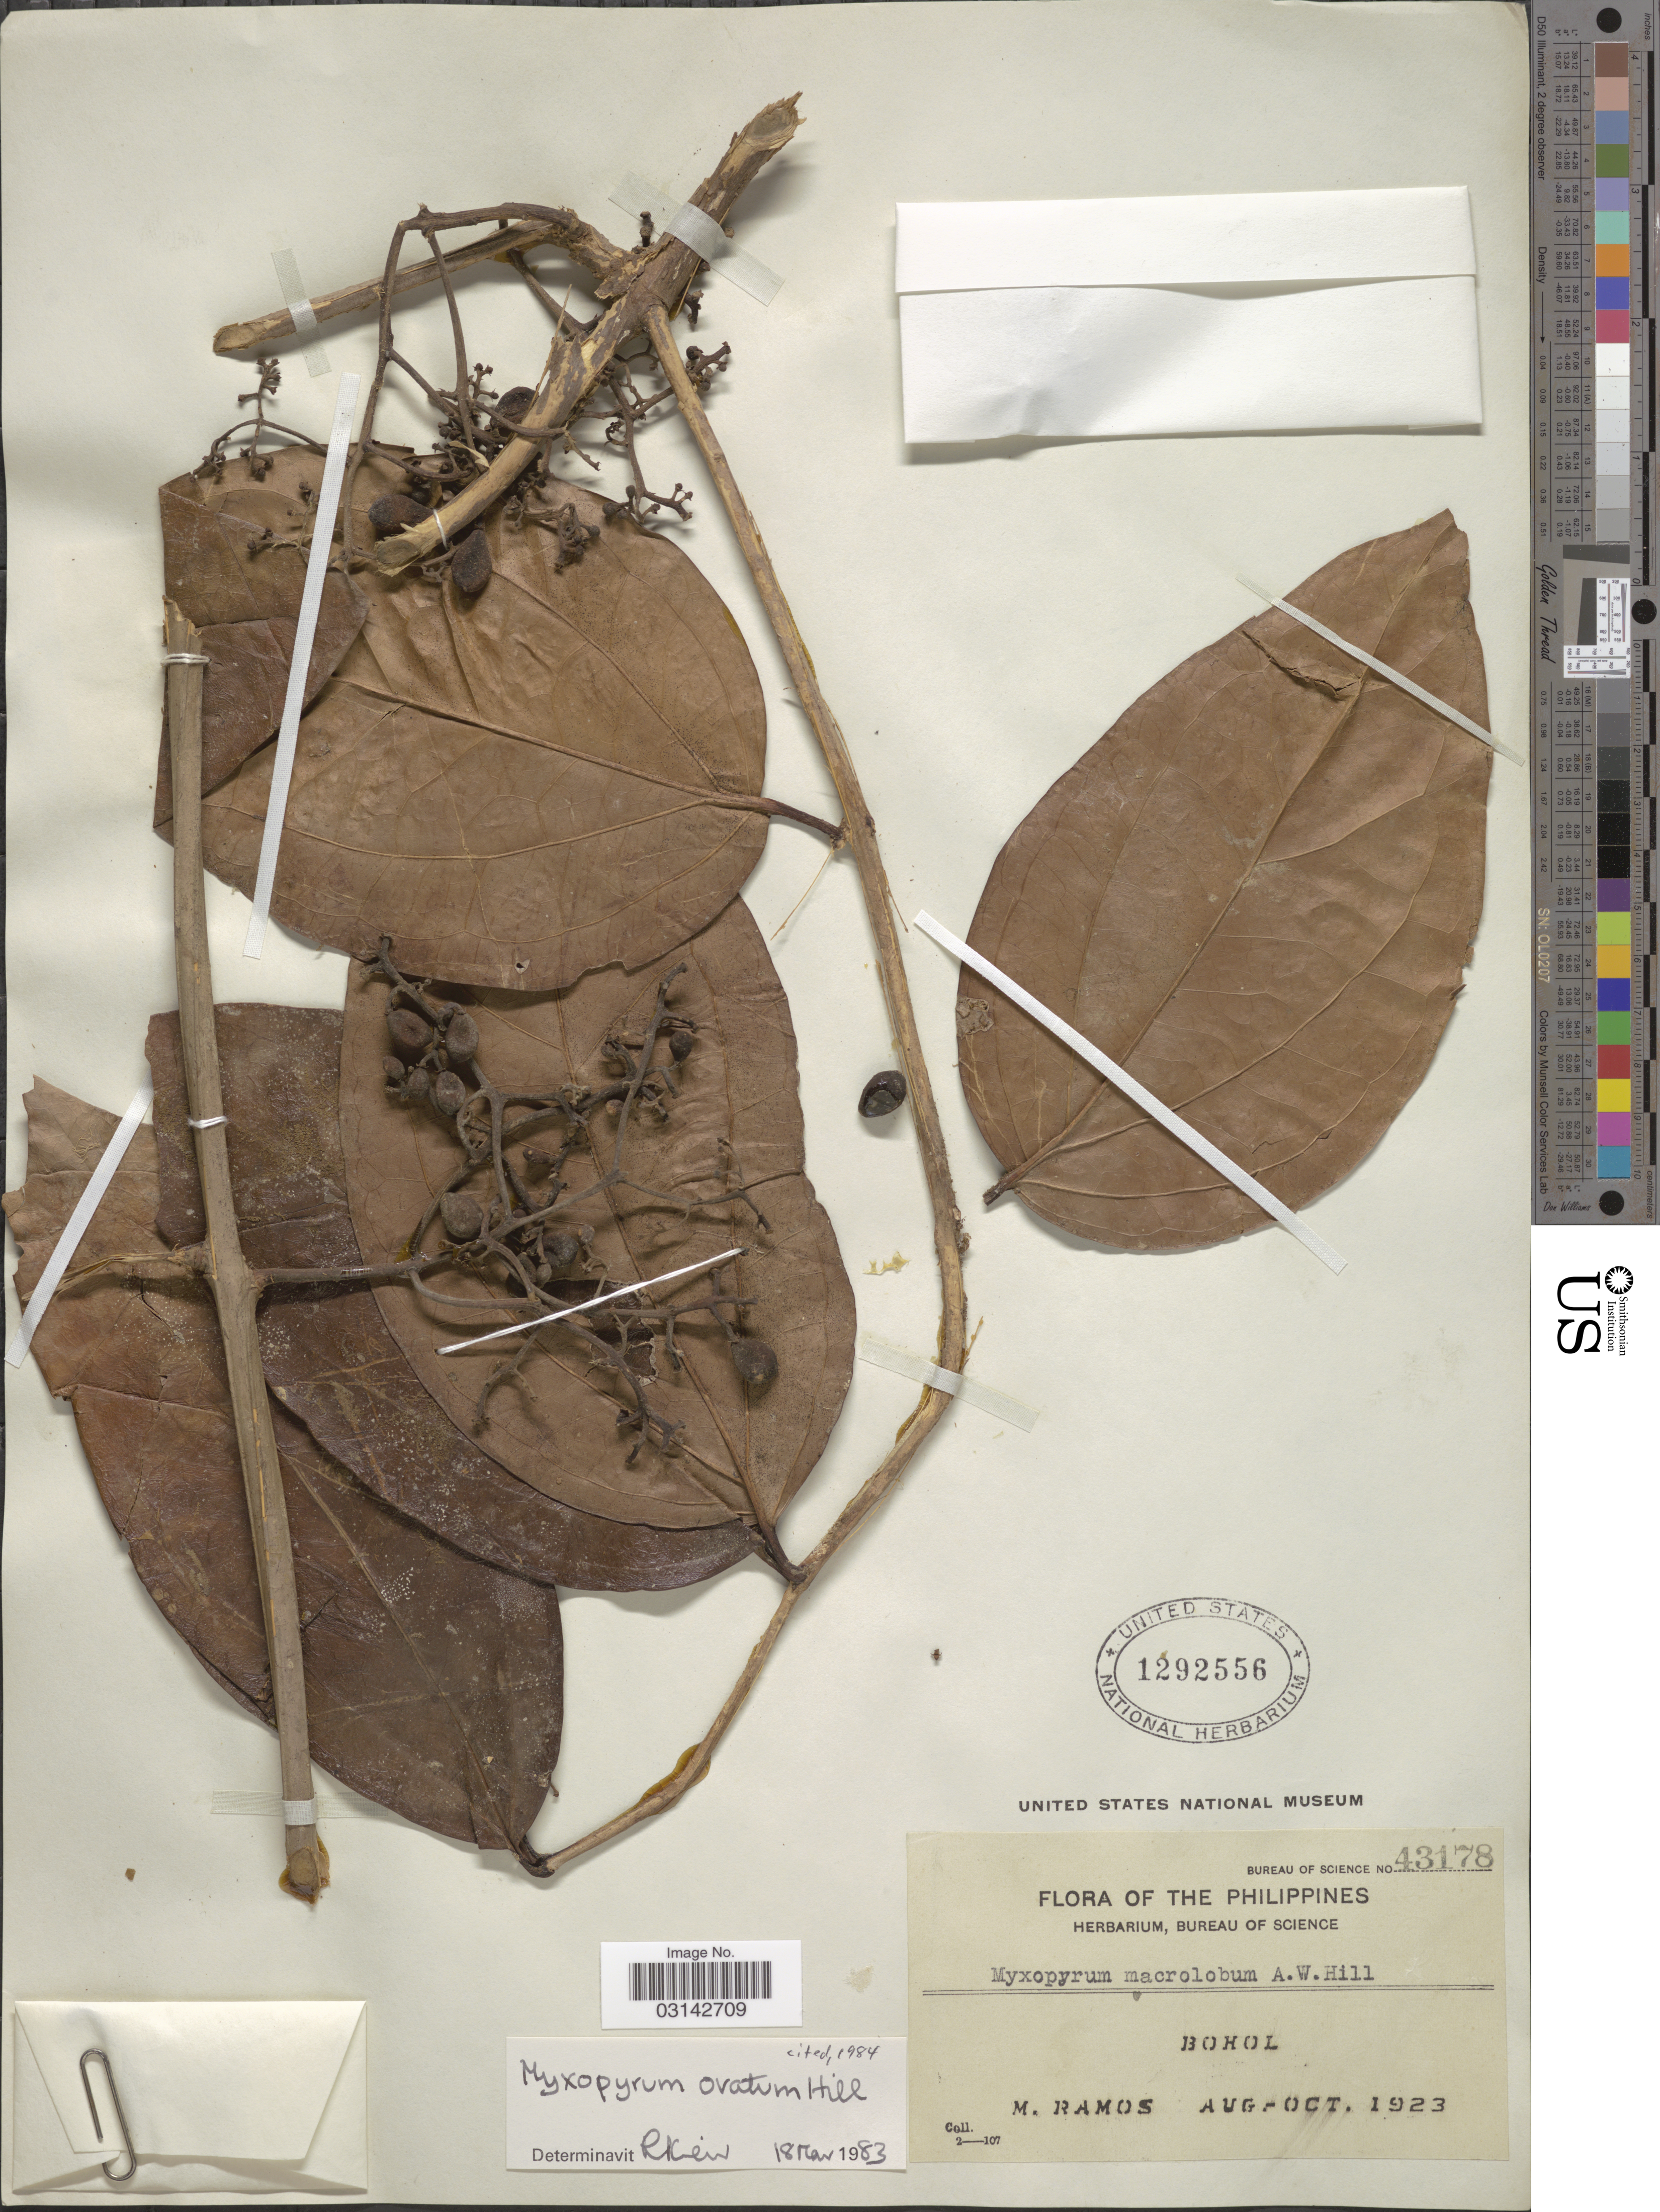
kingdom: Plantae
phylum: Tracheophyta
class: Magnoliopsida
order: Lamiales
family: Oleaceae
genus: Myxopyrum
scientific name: Myxopyrum ovatum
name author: A.W. Hill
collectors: M. Ramos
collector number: Bureau of Science 43178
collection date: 1923-08/1923-10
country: Philippines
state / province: Central Visayas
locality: Bohol.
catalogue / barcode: US 1292556